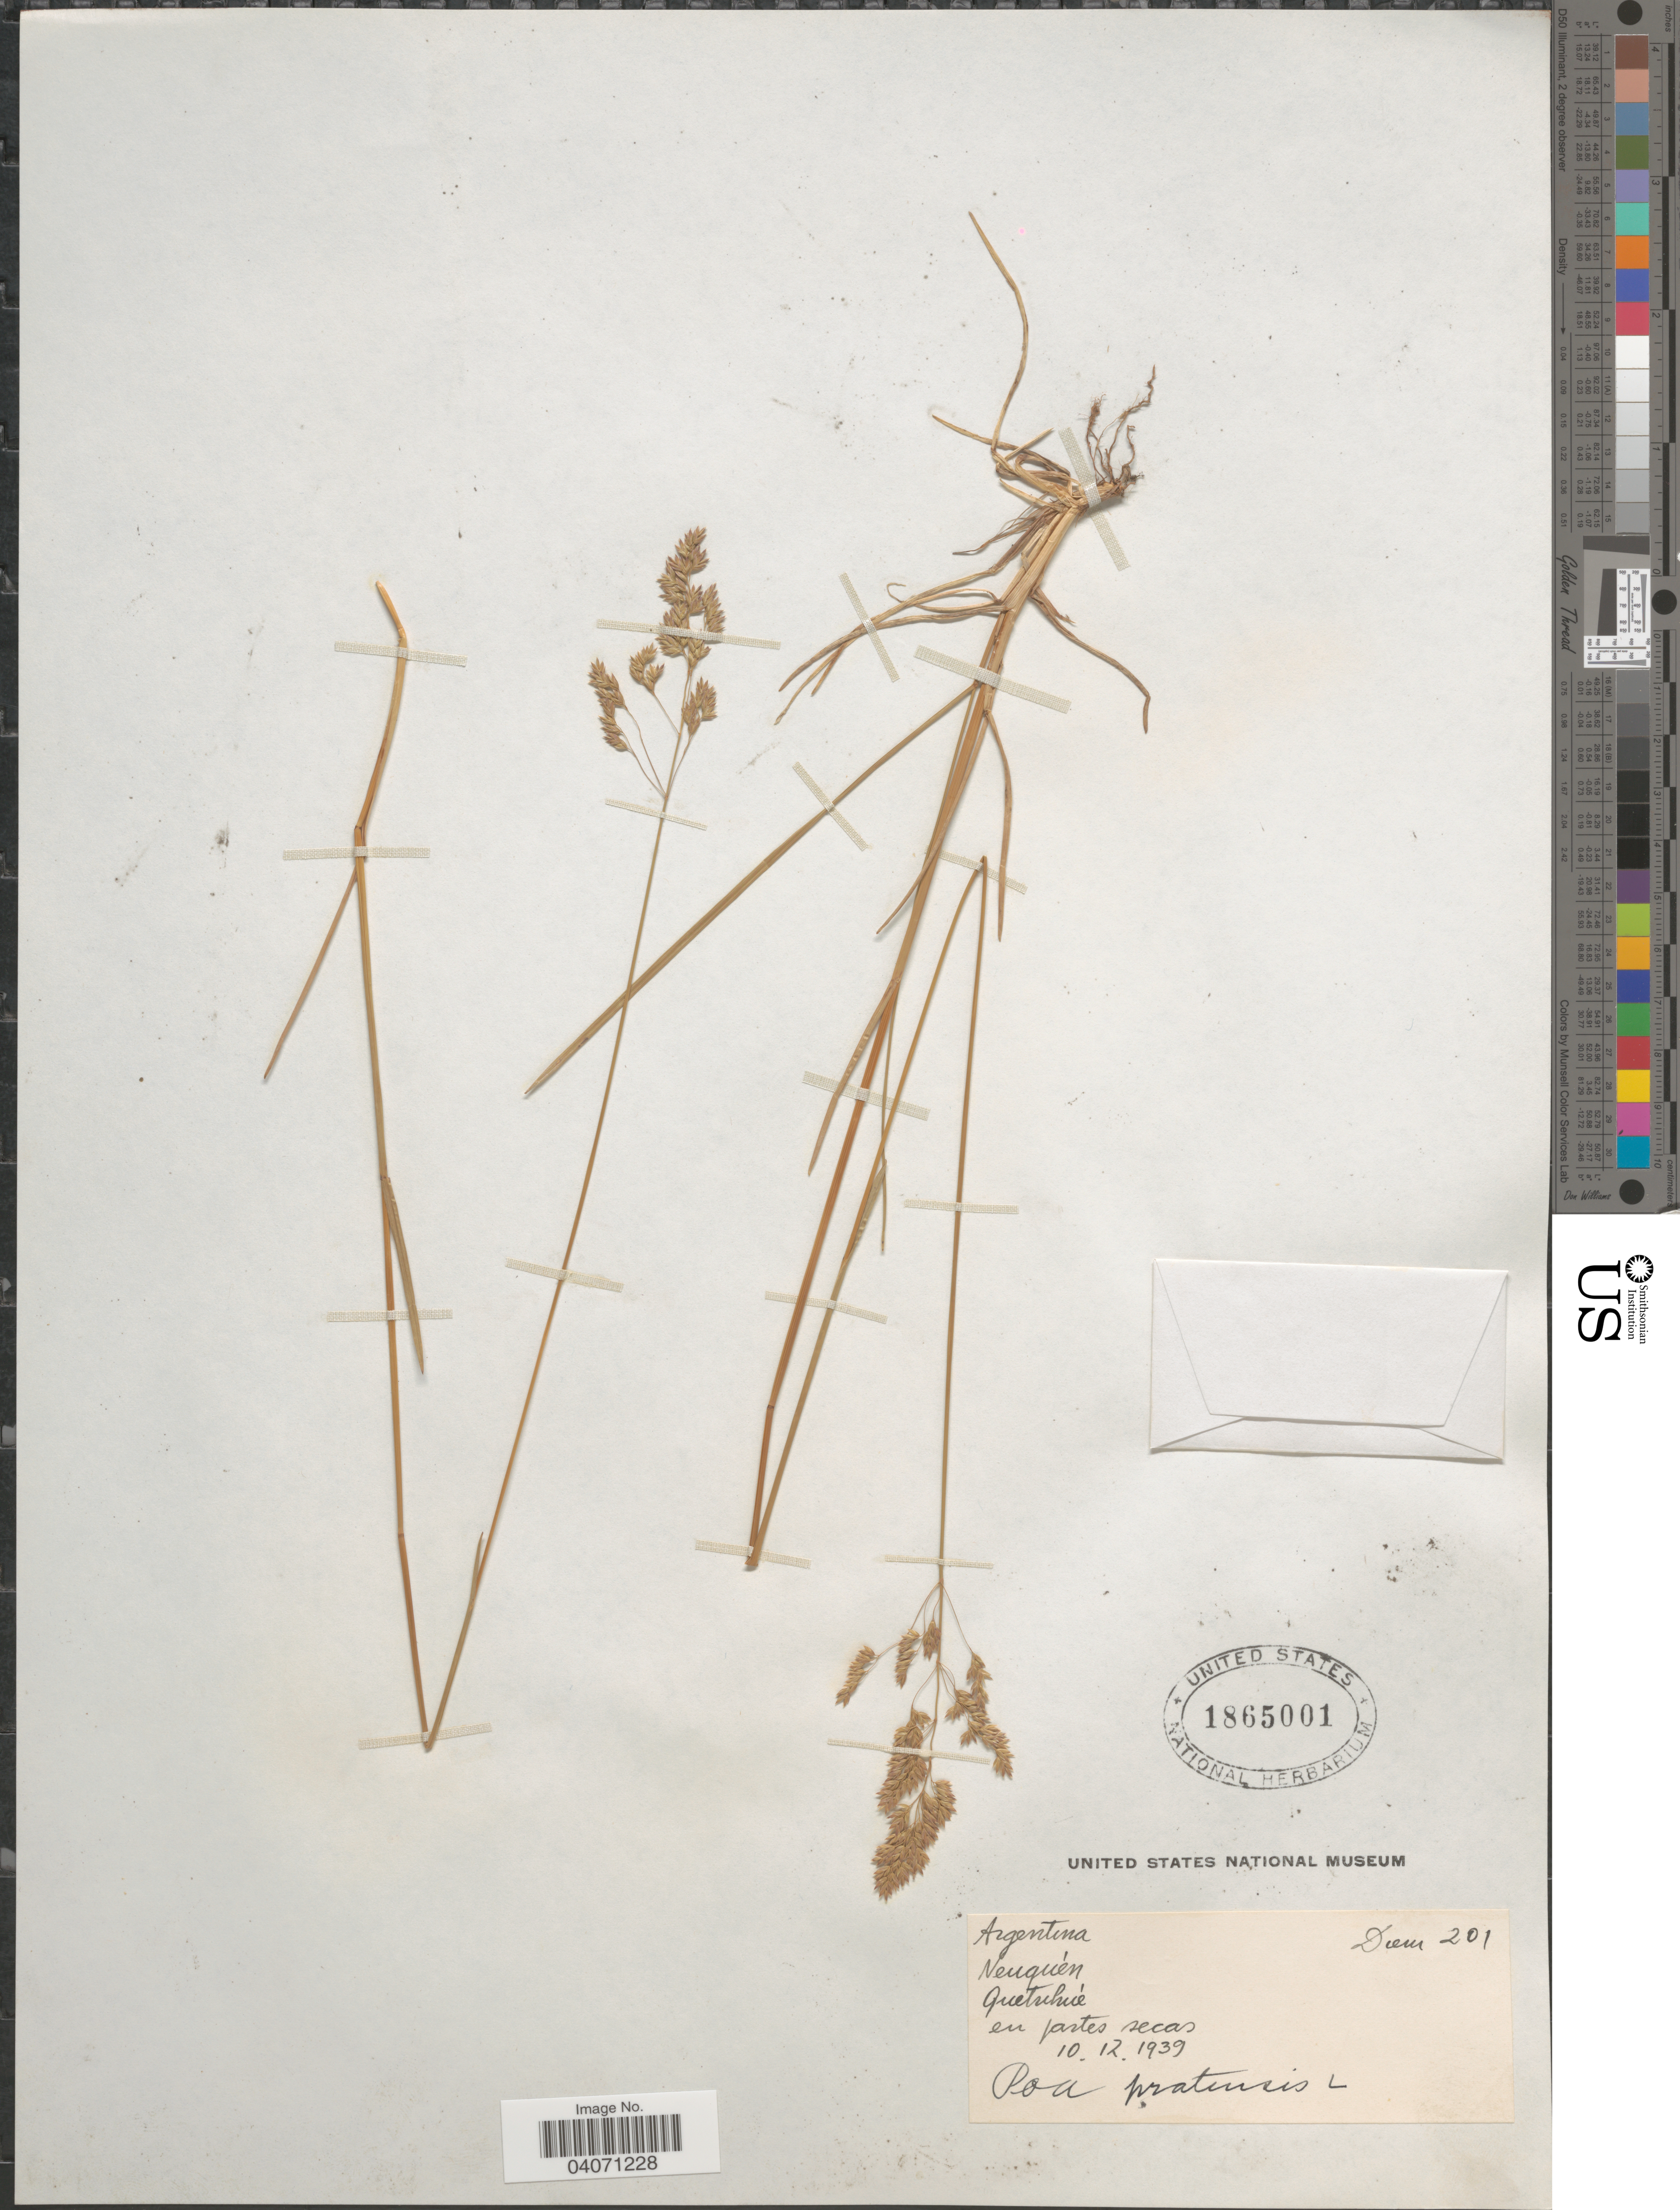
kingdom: Plantae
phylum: Tracheophyta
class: Liliopsida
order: Poales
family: Poaceae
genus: Poa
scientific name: Poa pratensis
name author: L.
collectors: Diem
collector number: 201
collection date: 1939-12-10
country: Argentina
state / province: Neuquen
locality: Quetrihué en partes secas.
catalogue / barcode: US 1865001